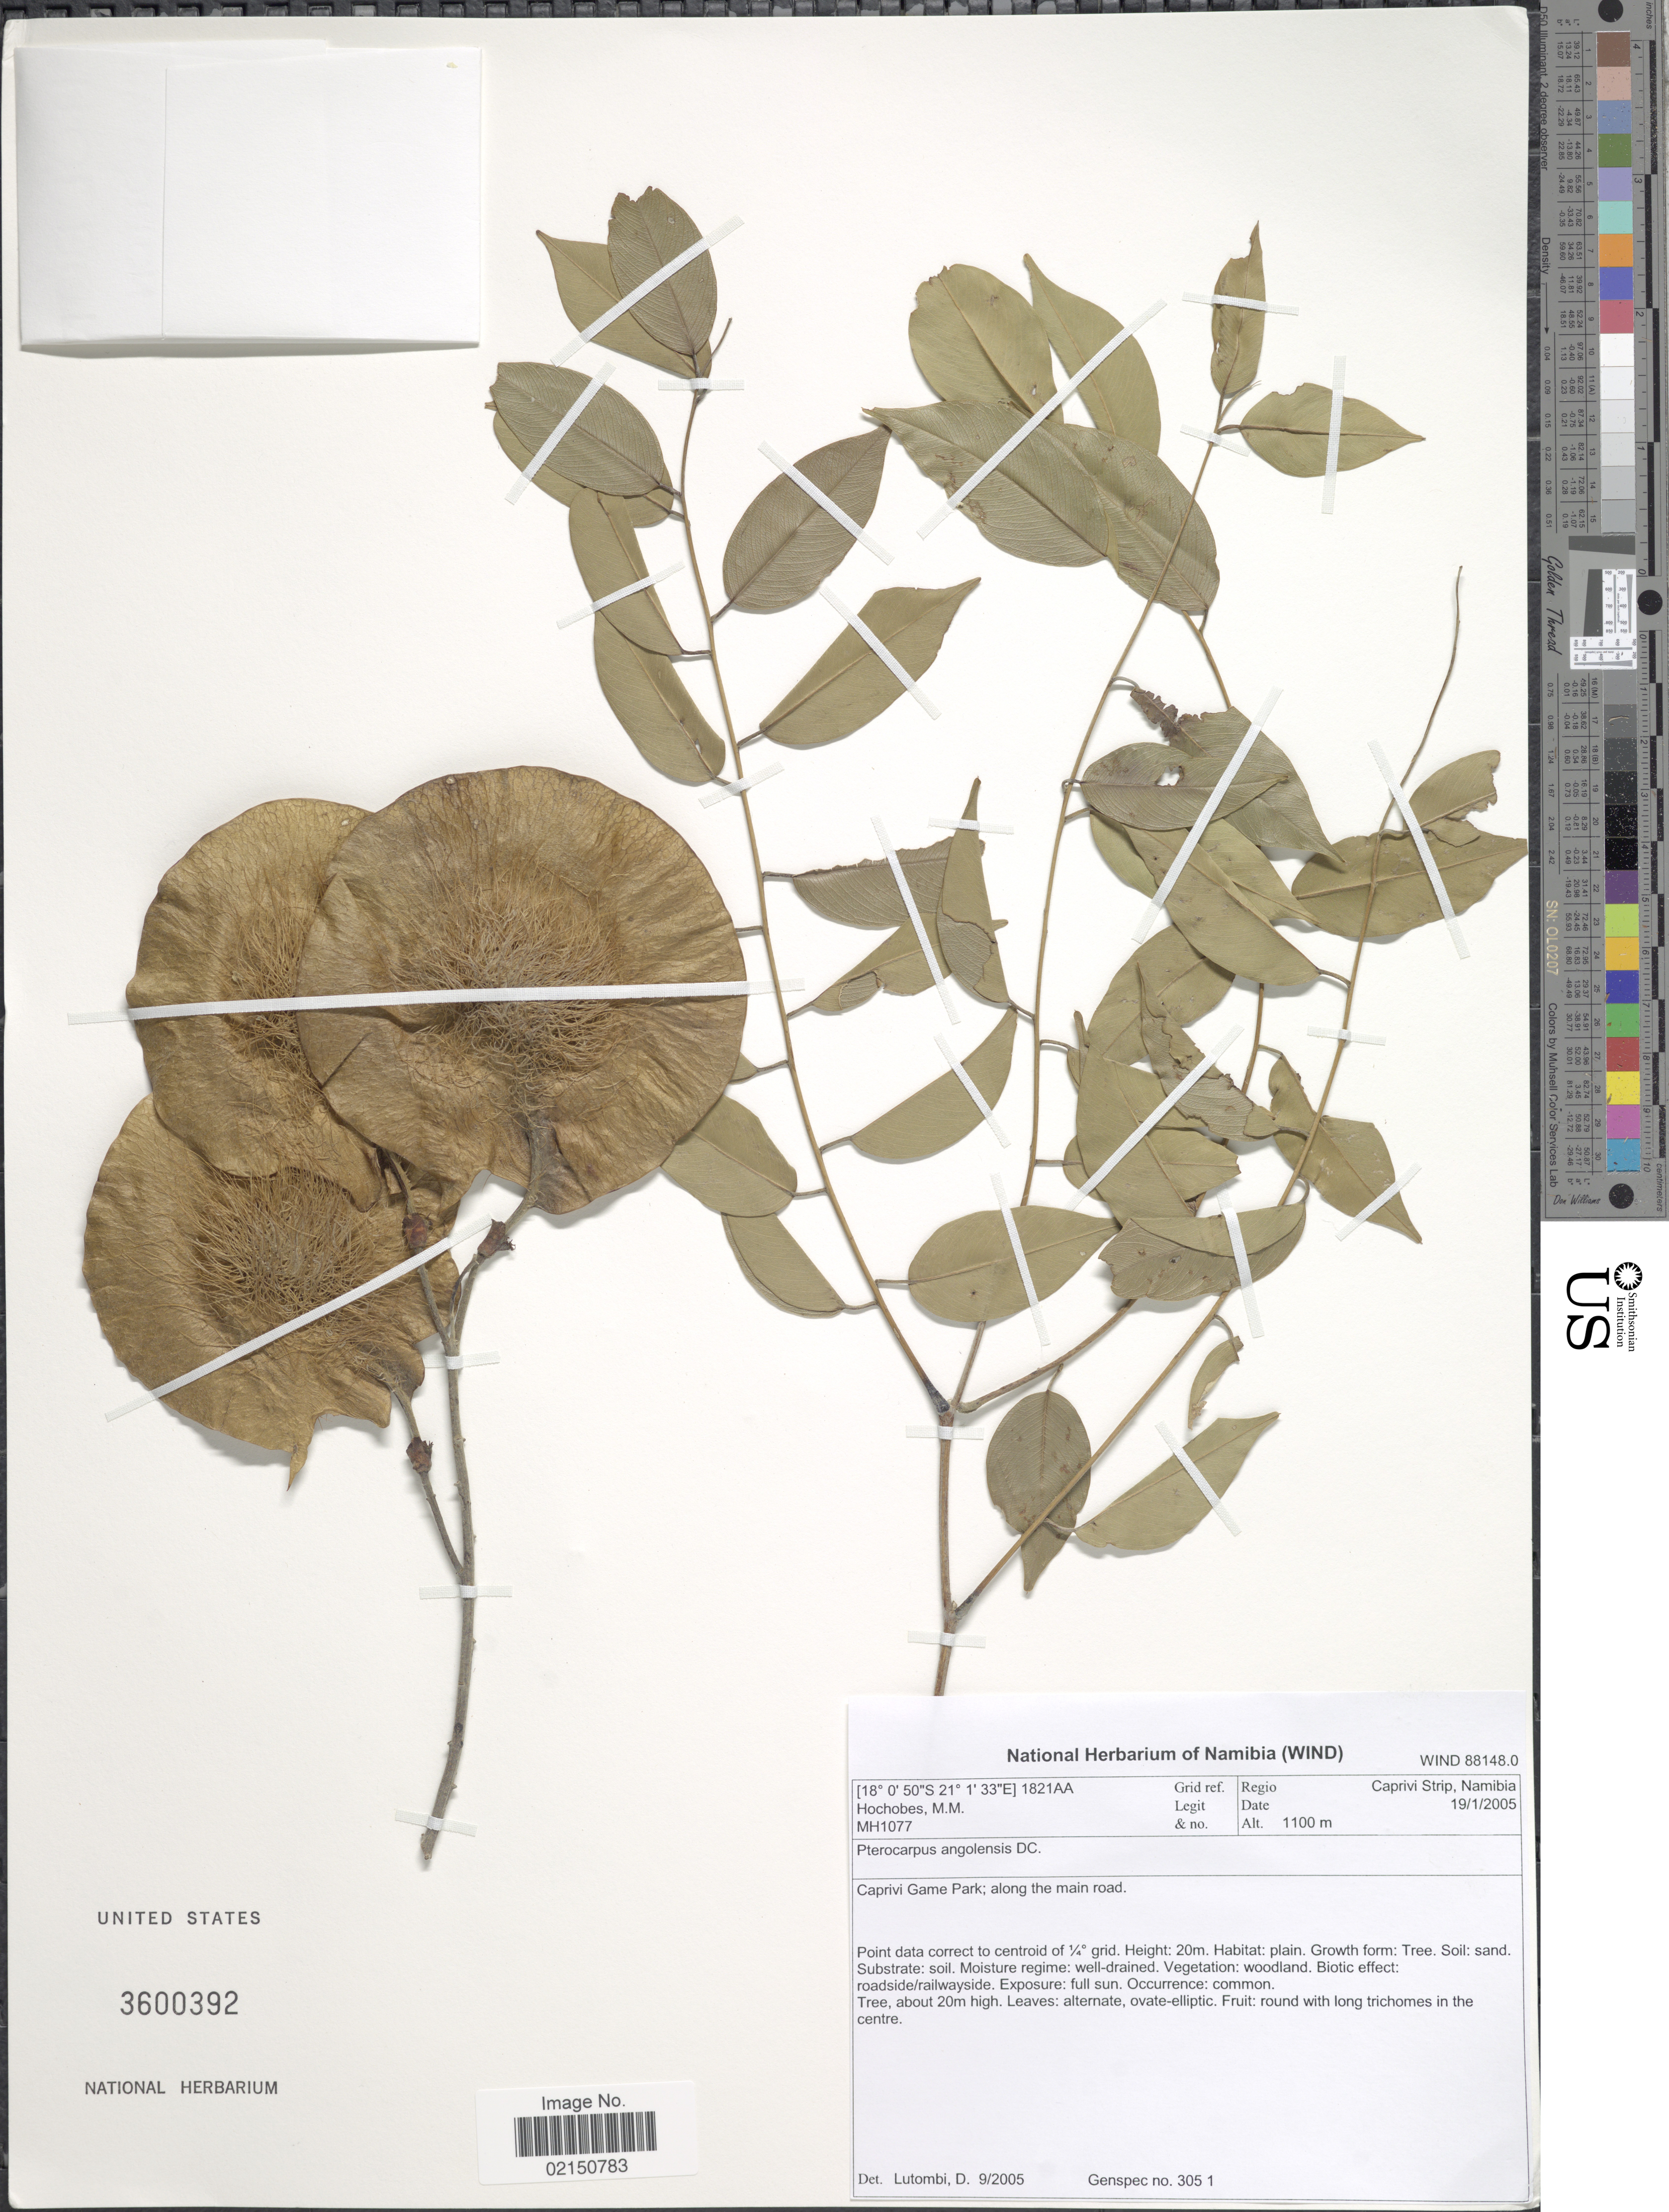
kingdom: Plantae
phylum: Tracheophyta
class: Magnoliopsida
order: Fabales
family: Fabaceae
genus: Pterocarpus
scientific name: Pterocarpus angolensis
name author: DC.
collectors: M. Hochobes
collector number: MH1077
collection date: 2005-01-19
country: Namibia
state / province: Caprivi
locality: Caprivi Strip. Caprivi Game Park; along the main road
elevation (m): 1100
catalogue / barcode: US 3600392